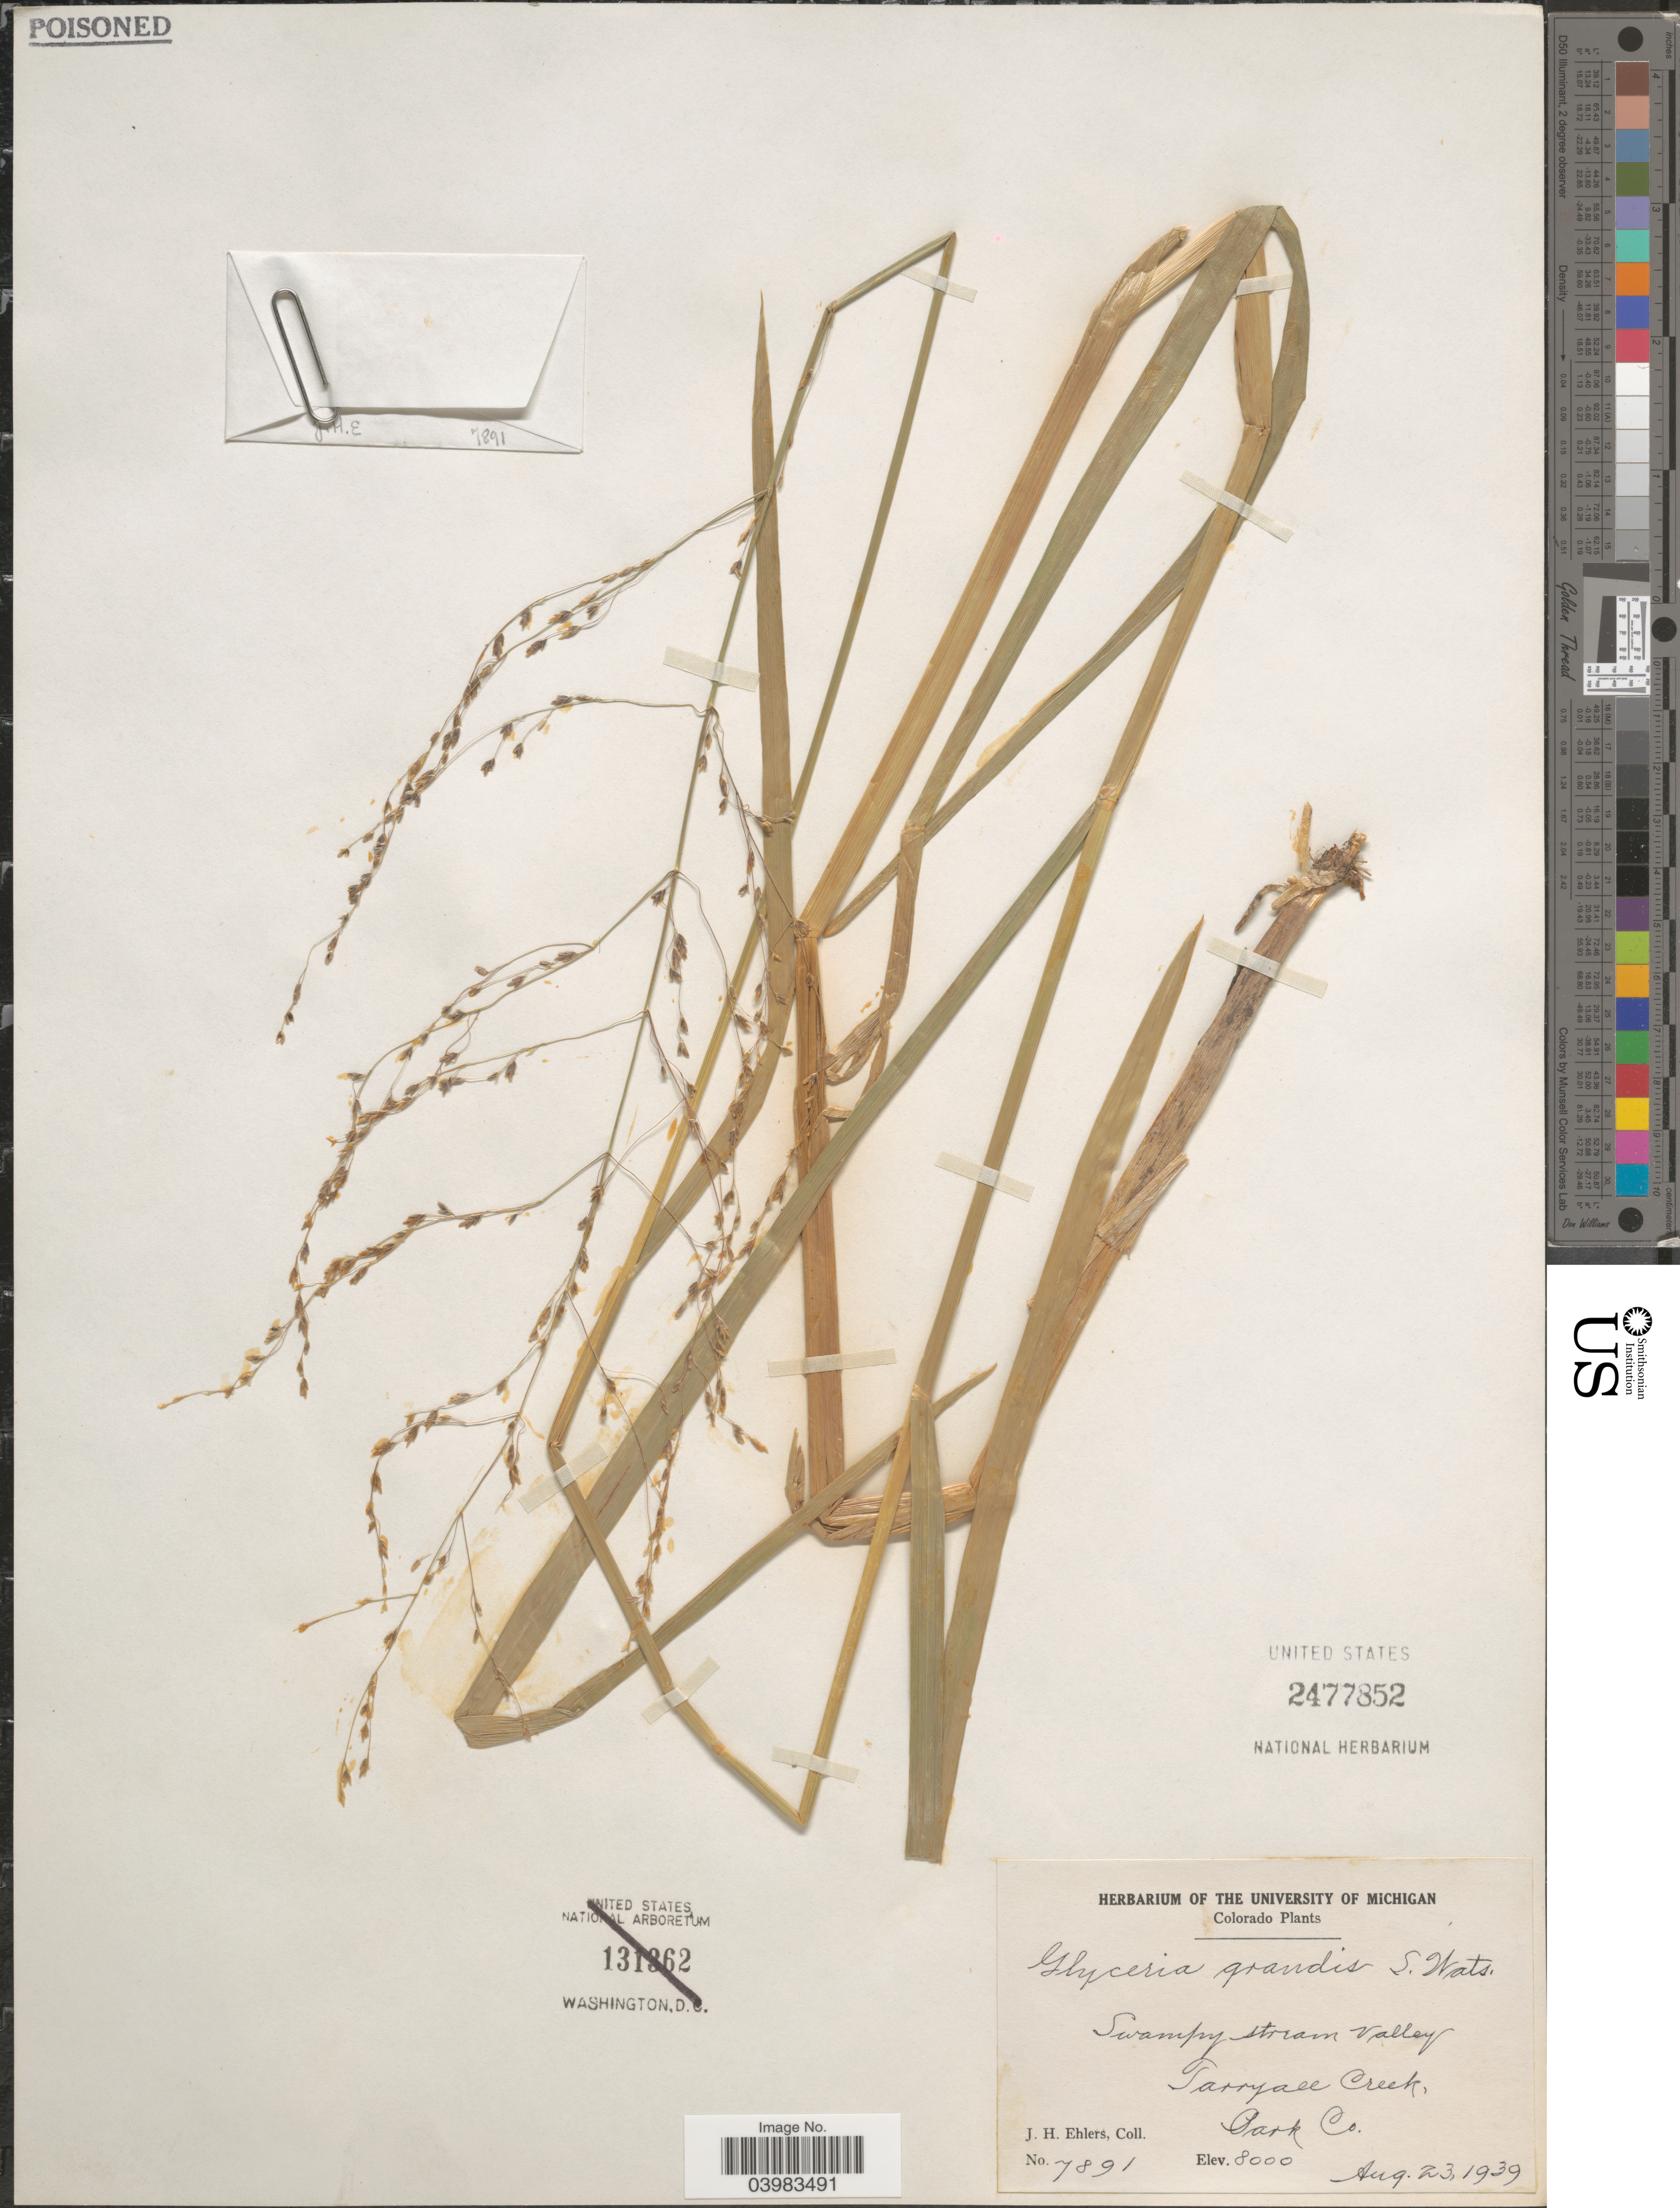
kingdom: Plantae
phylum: Tracheophyta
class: Liliopsida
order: Poales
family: Poaceae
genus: Glyceria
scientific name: Glyceria grandis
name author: S. Watson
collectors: J. H. Ehlers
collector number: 7891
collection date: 1939-08-23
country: United States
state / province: Colorado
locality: Swampy stream Valley. Tarryall Creek, Park Co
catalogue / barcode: US 2477852